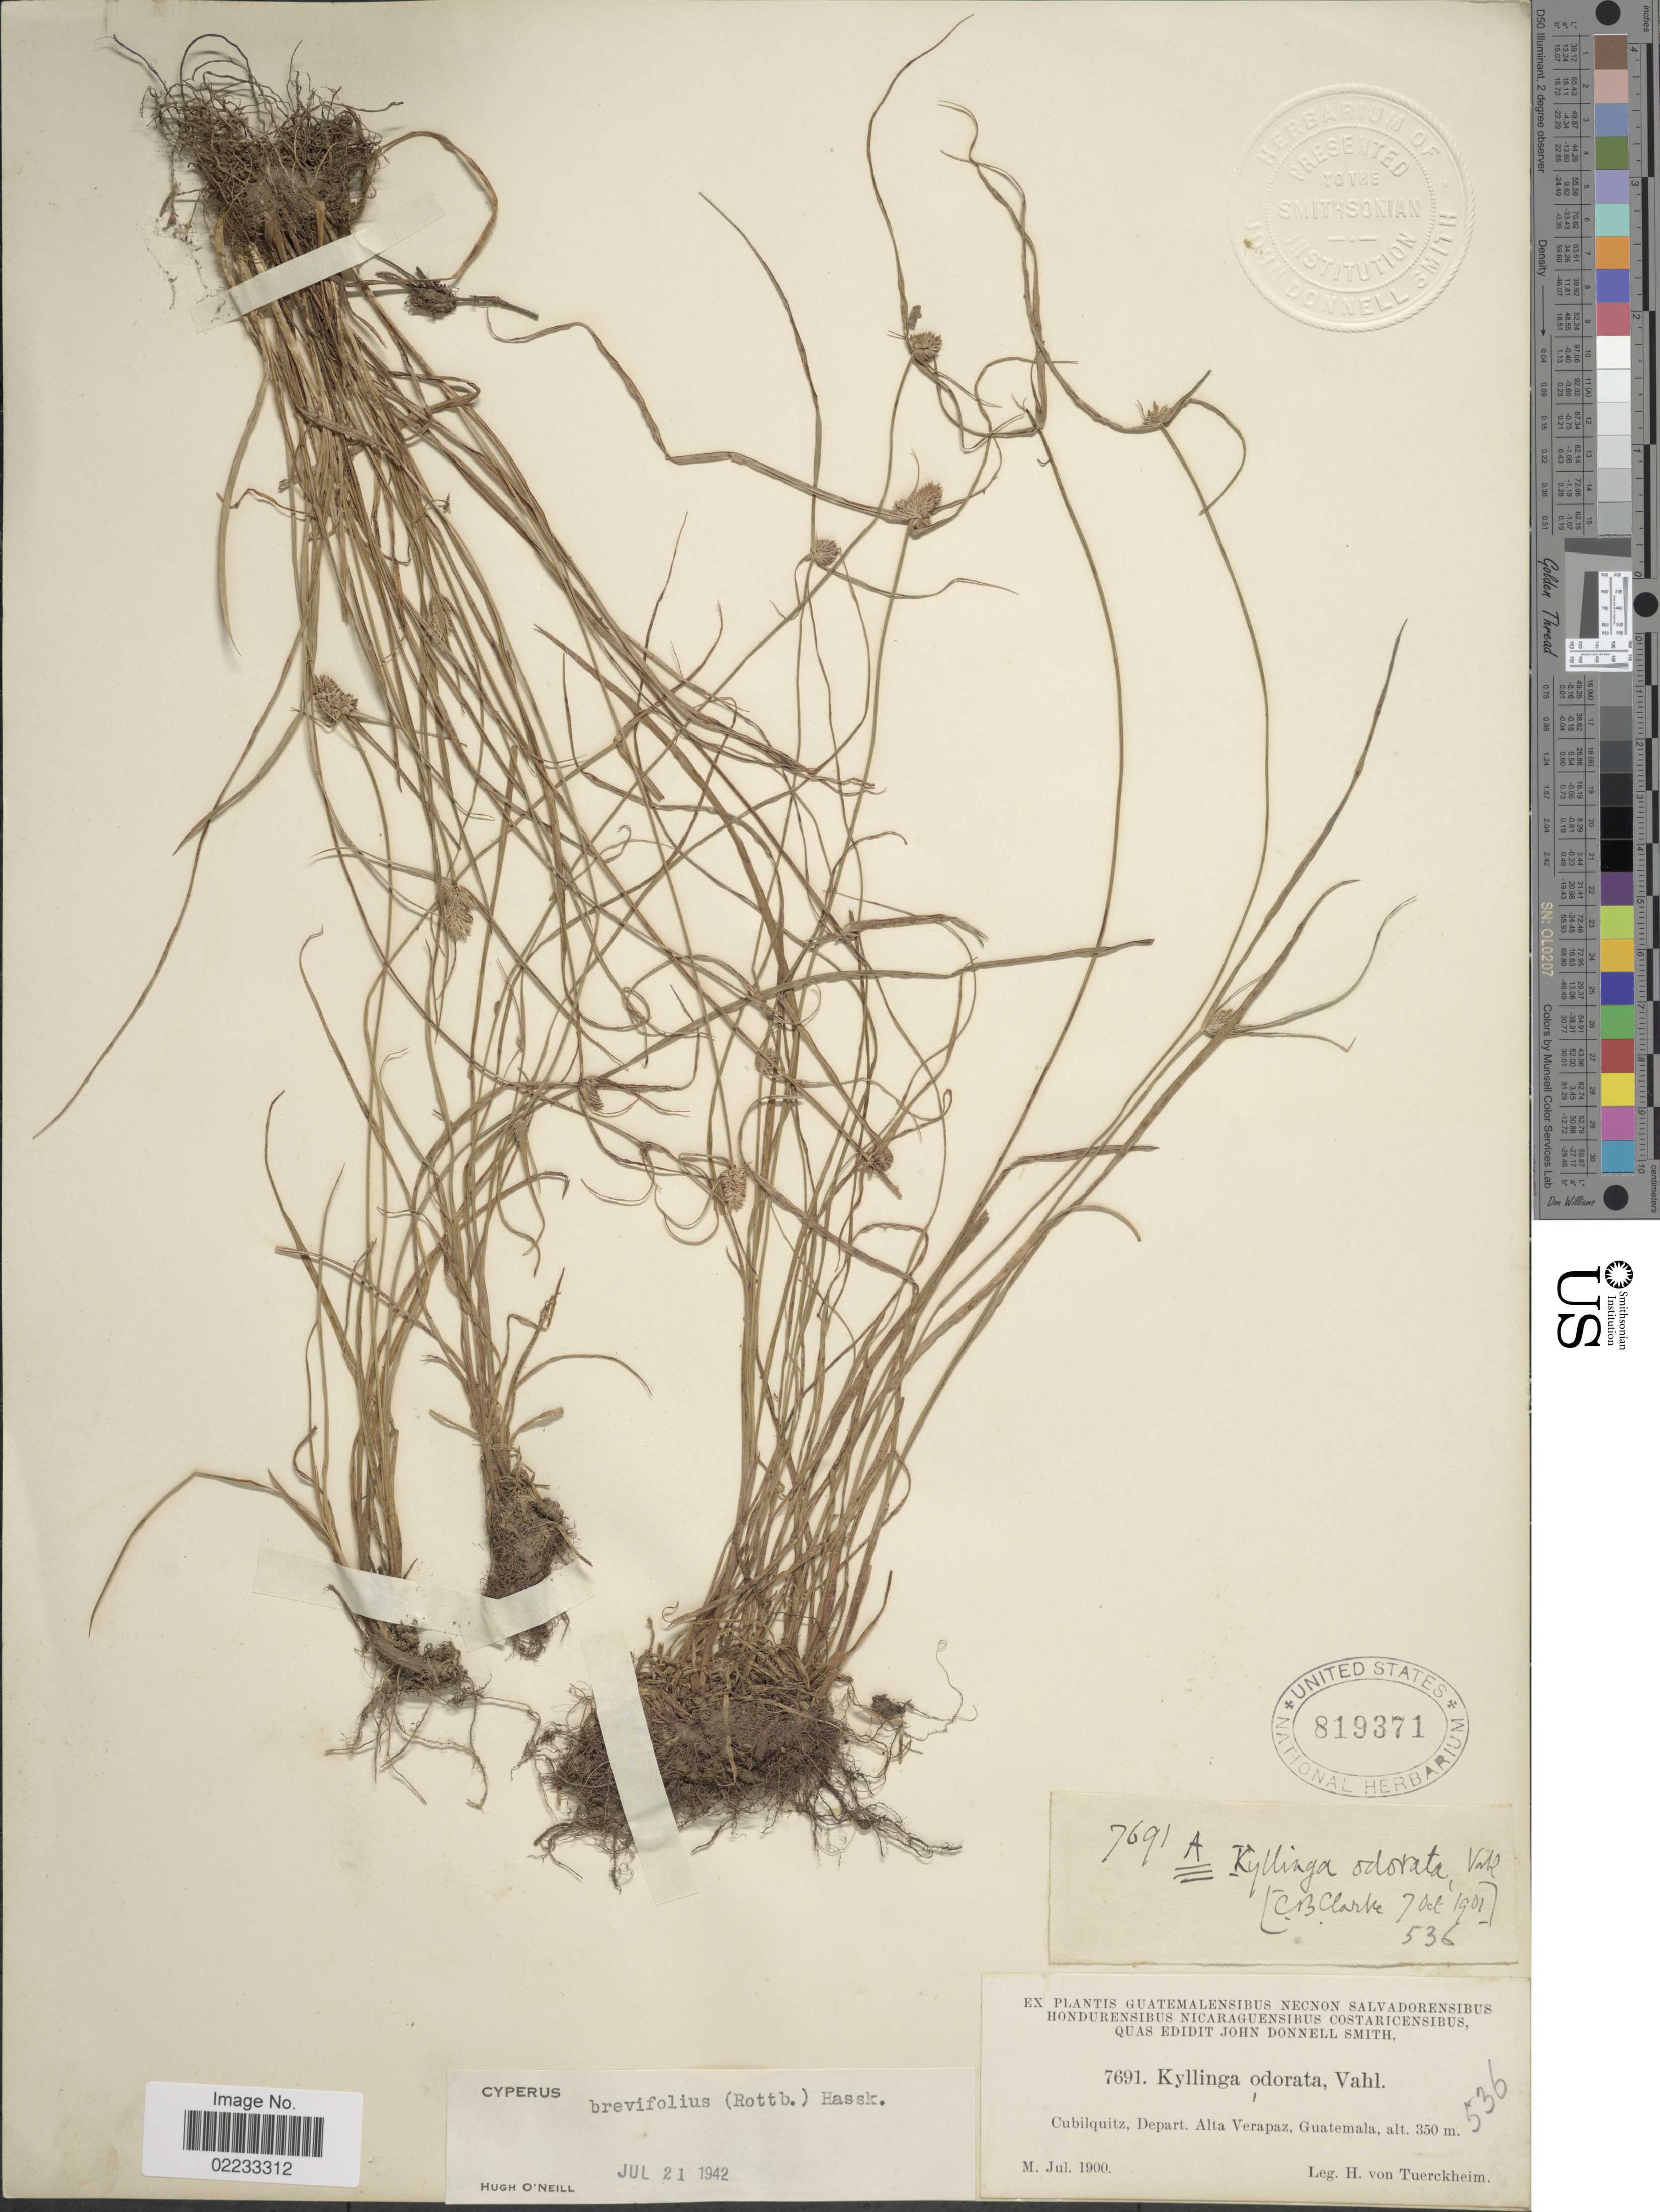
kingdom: Plantae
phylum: Tracheophyta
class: Liliopsida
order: Poales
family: Cyperaceae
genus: Cyperus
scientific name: Cyperus sesquiflorus subsp. sesquiflorus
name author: (Torr.) Mattf. & Kük.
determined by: Strong, M. T., (US), Smithsonian Institution - National Museum of Natural History (UNITED STATES)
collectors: H. von Türckheim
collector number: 7691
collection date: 1900-07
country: Guatemala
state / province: Alta Verapaz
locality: Cubilquitz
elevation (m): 350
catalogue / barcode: US 819371